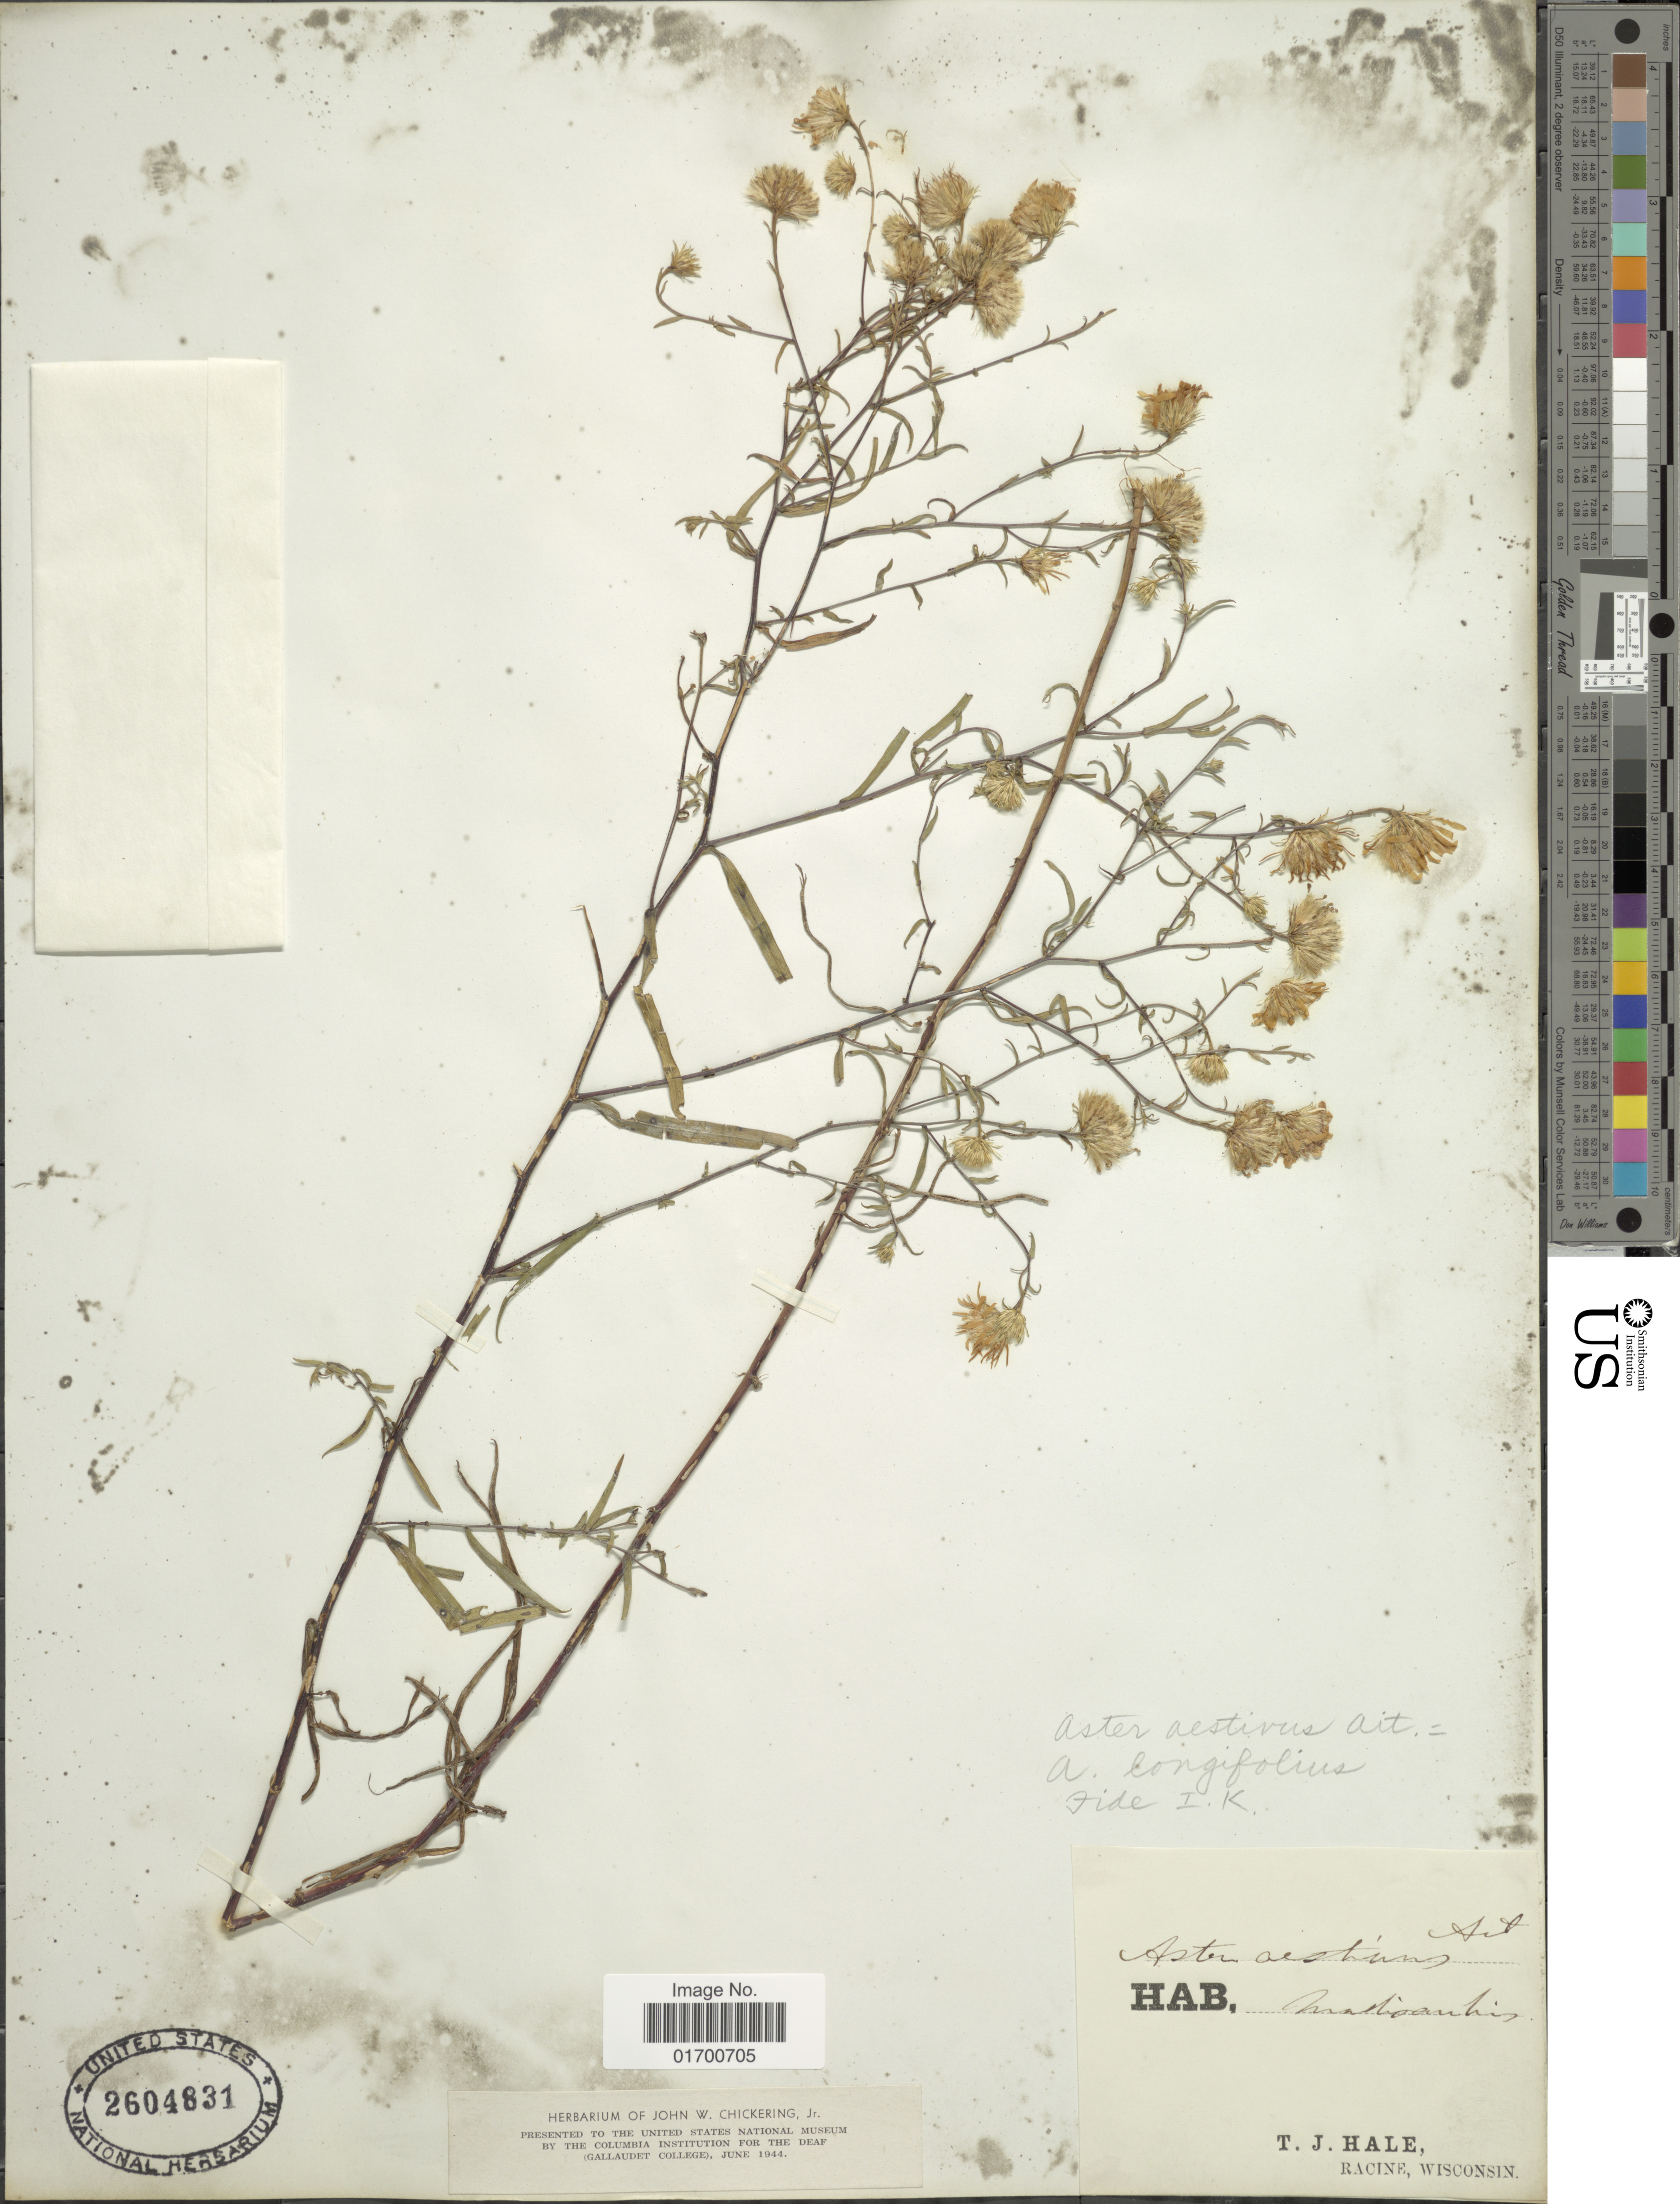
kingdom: Plantae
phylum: Tracheophyta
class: Magnoliopsida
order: Asterales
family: Asteraceae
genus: Symphyotrichum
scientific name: Symphyotrichum longifolium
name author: (Lam.) G.L. Nesom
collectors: T. Hale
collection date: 1944-06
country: United States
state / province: Wisconsin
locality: Racine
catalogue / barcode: US 2604831